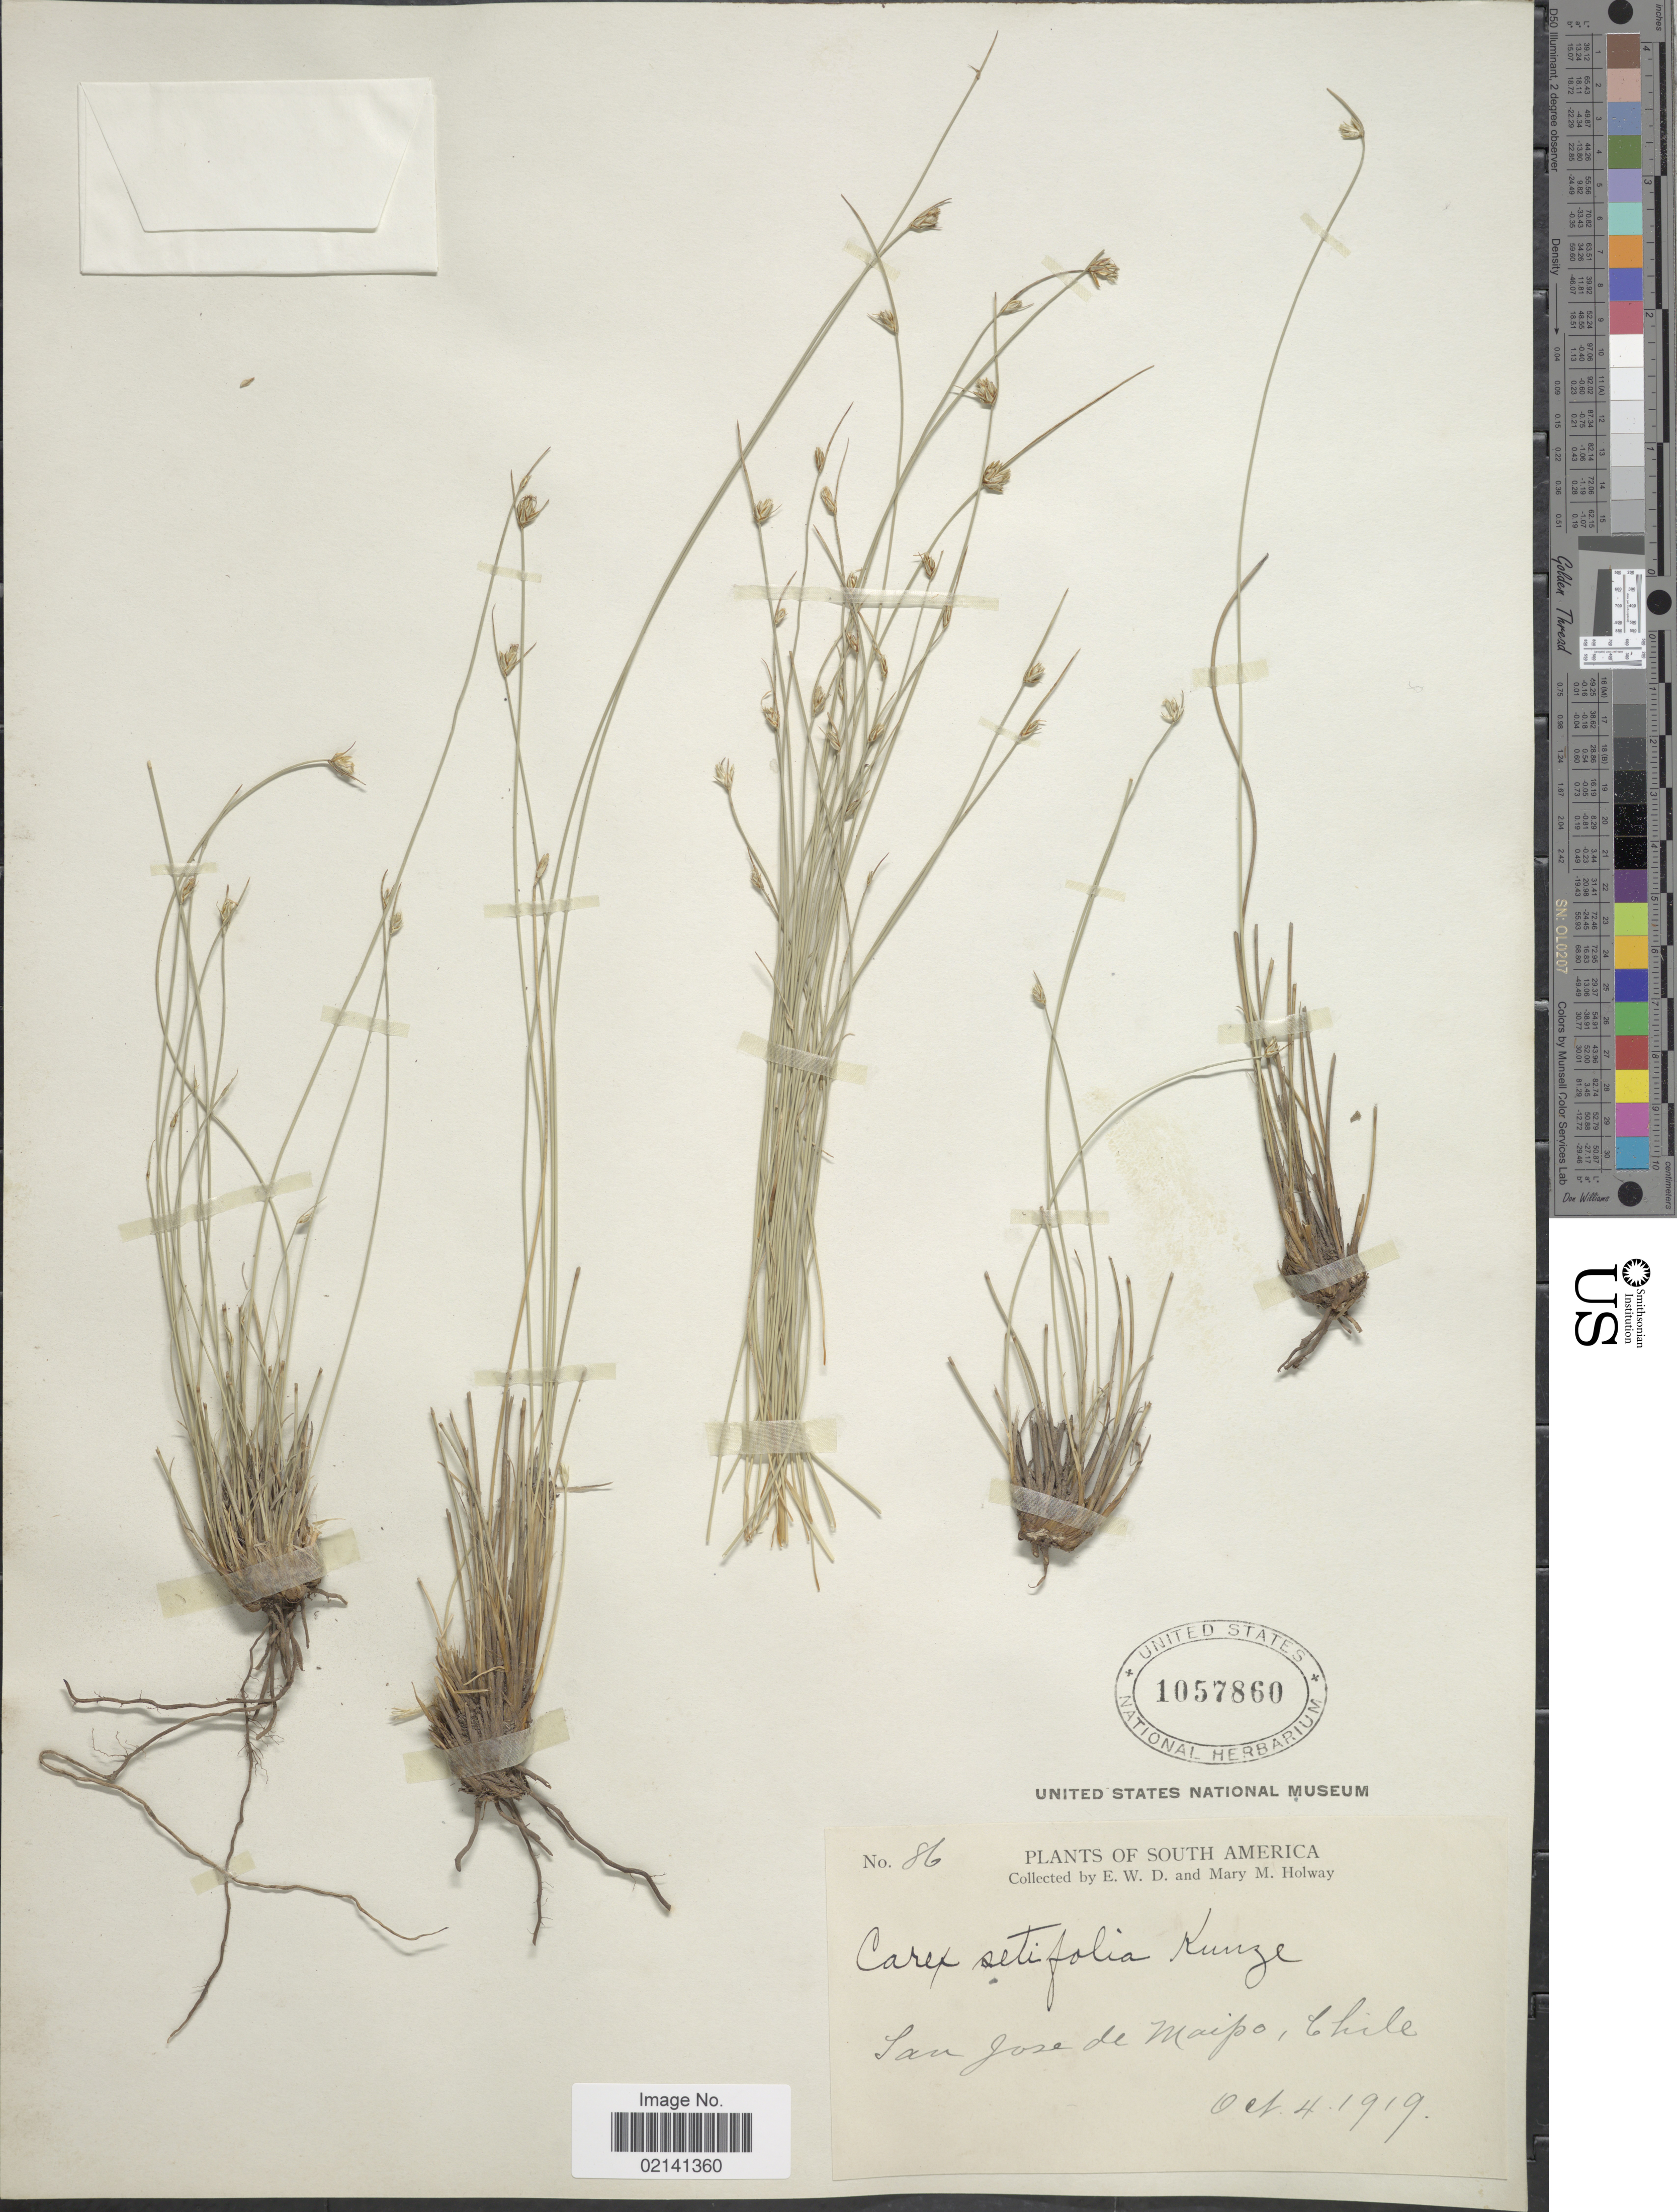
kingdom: Plantae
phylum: Tracheophyta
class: Liliopsida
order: Poales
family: Cyperaceae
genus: Carex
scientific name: Carex setifolia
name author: Kunze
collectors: E. W. D. Holway & M. M. Holway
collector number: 86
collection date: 1919-10-04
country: Chile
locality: San Jose de Maipo.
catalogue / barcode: US 1057860